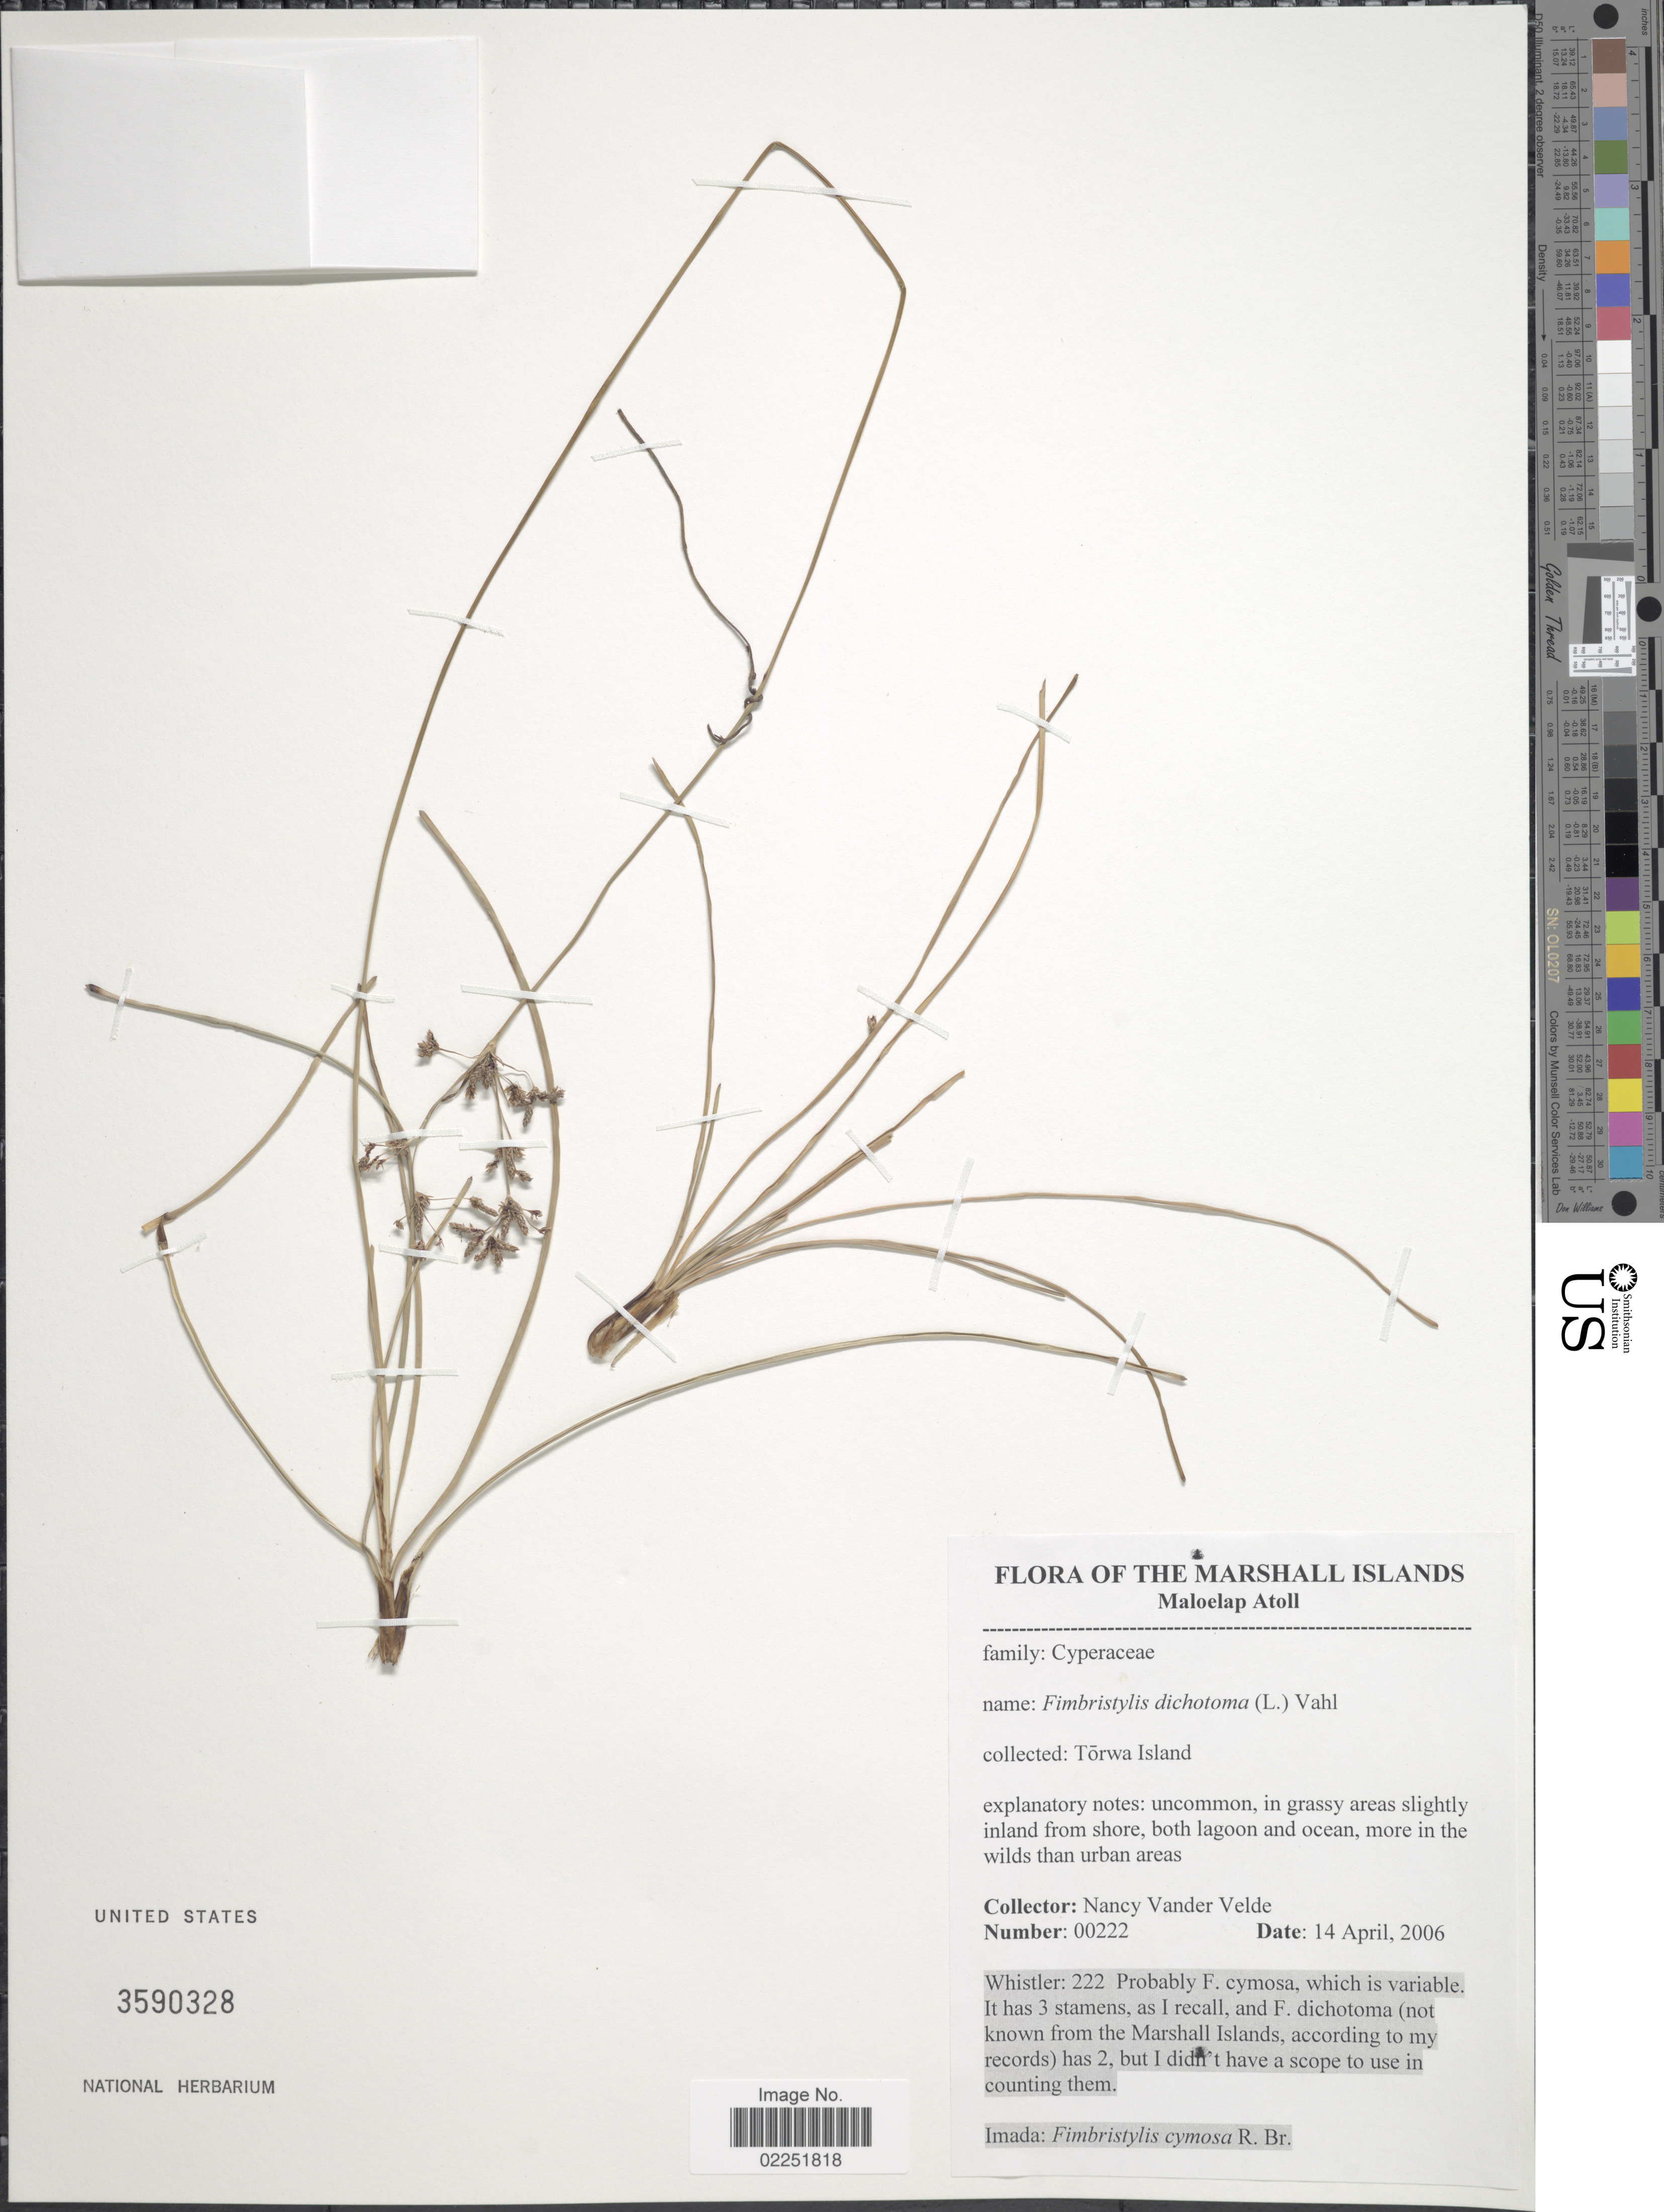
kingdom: Plantae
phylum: Tracheophyta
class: Liliopsida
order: Poales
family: Cyperaceae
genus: Fimbristylis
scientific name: Fimbristylis dichotoma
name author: (L.) Vahl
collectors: N. Vander Velde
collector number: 00222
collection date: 2006-04-14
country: Marshall Islands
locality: Maloelap Atoll, Torwa Island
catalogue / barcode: US 3590328